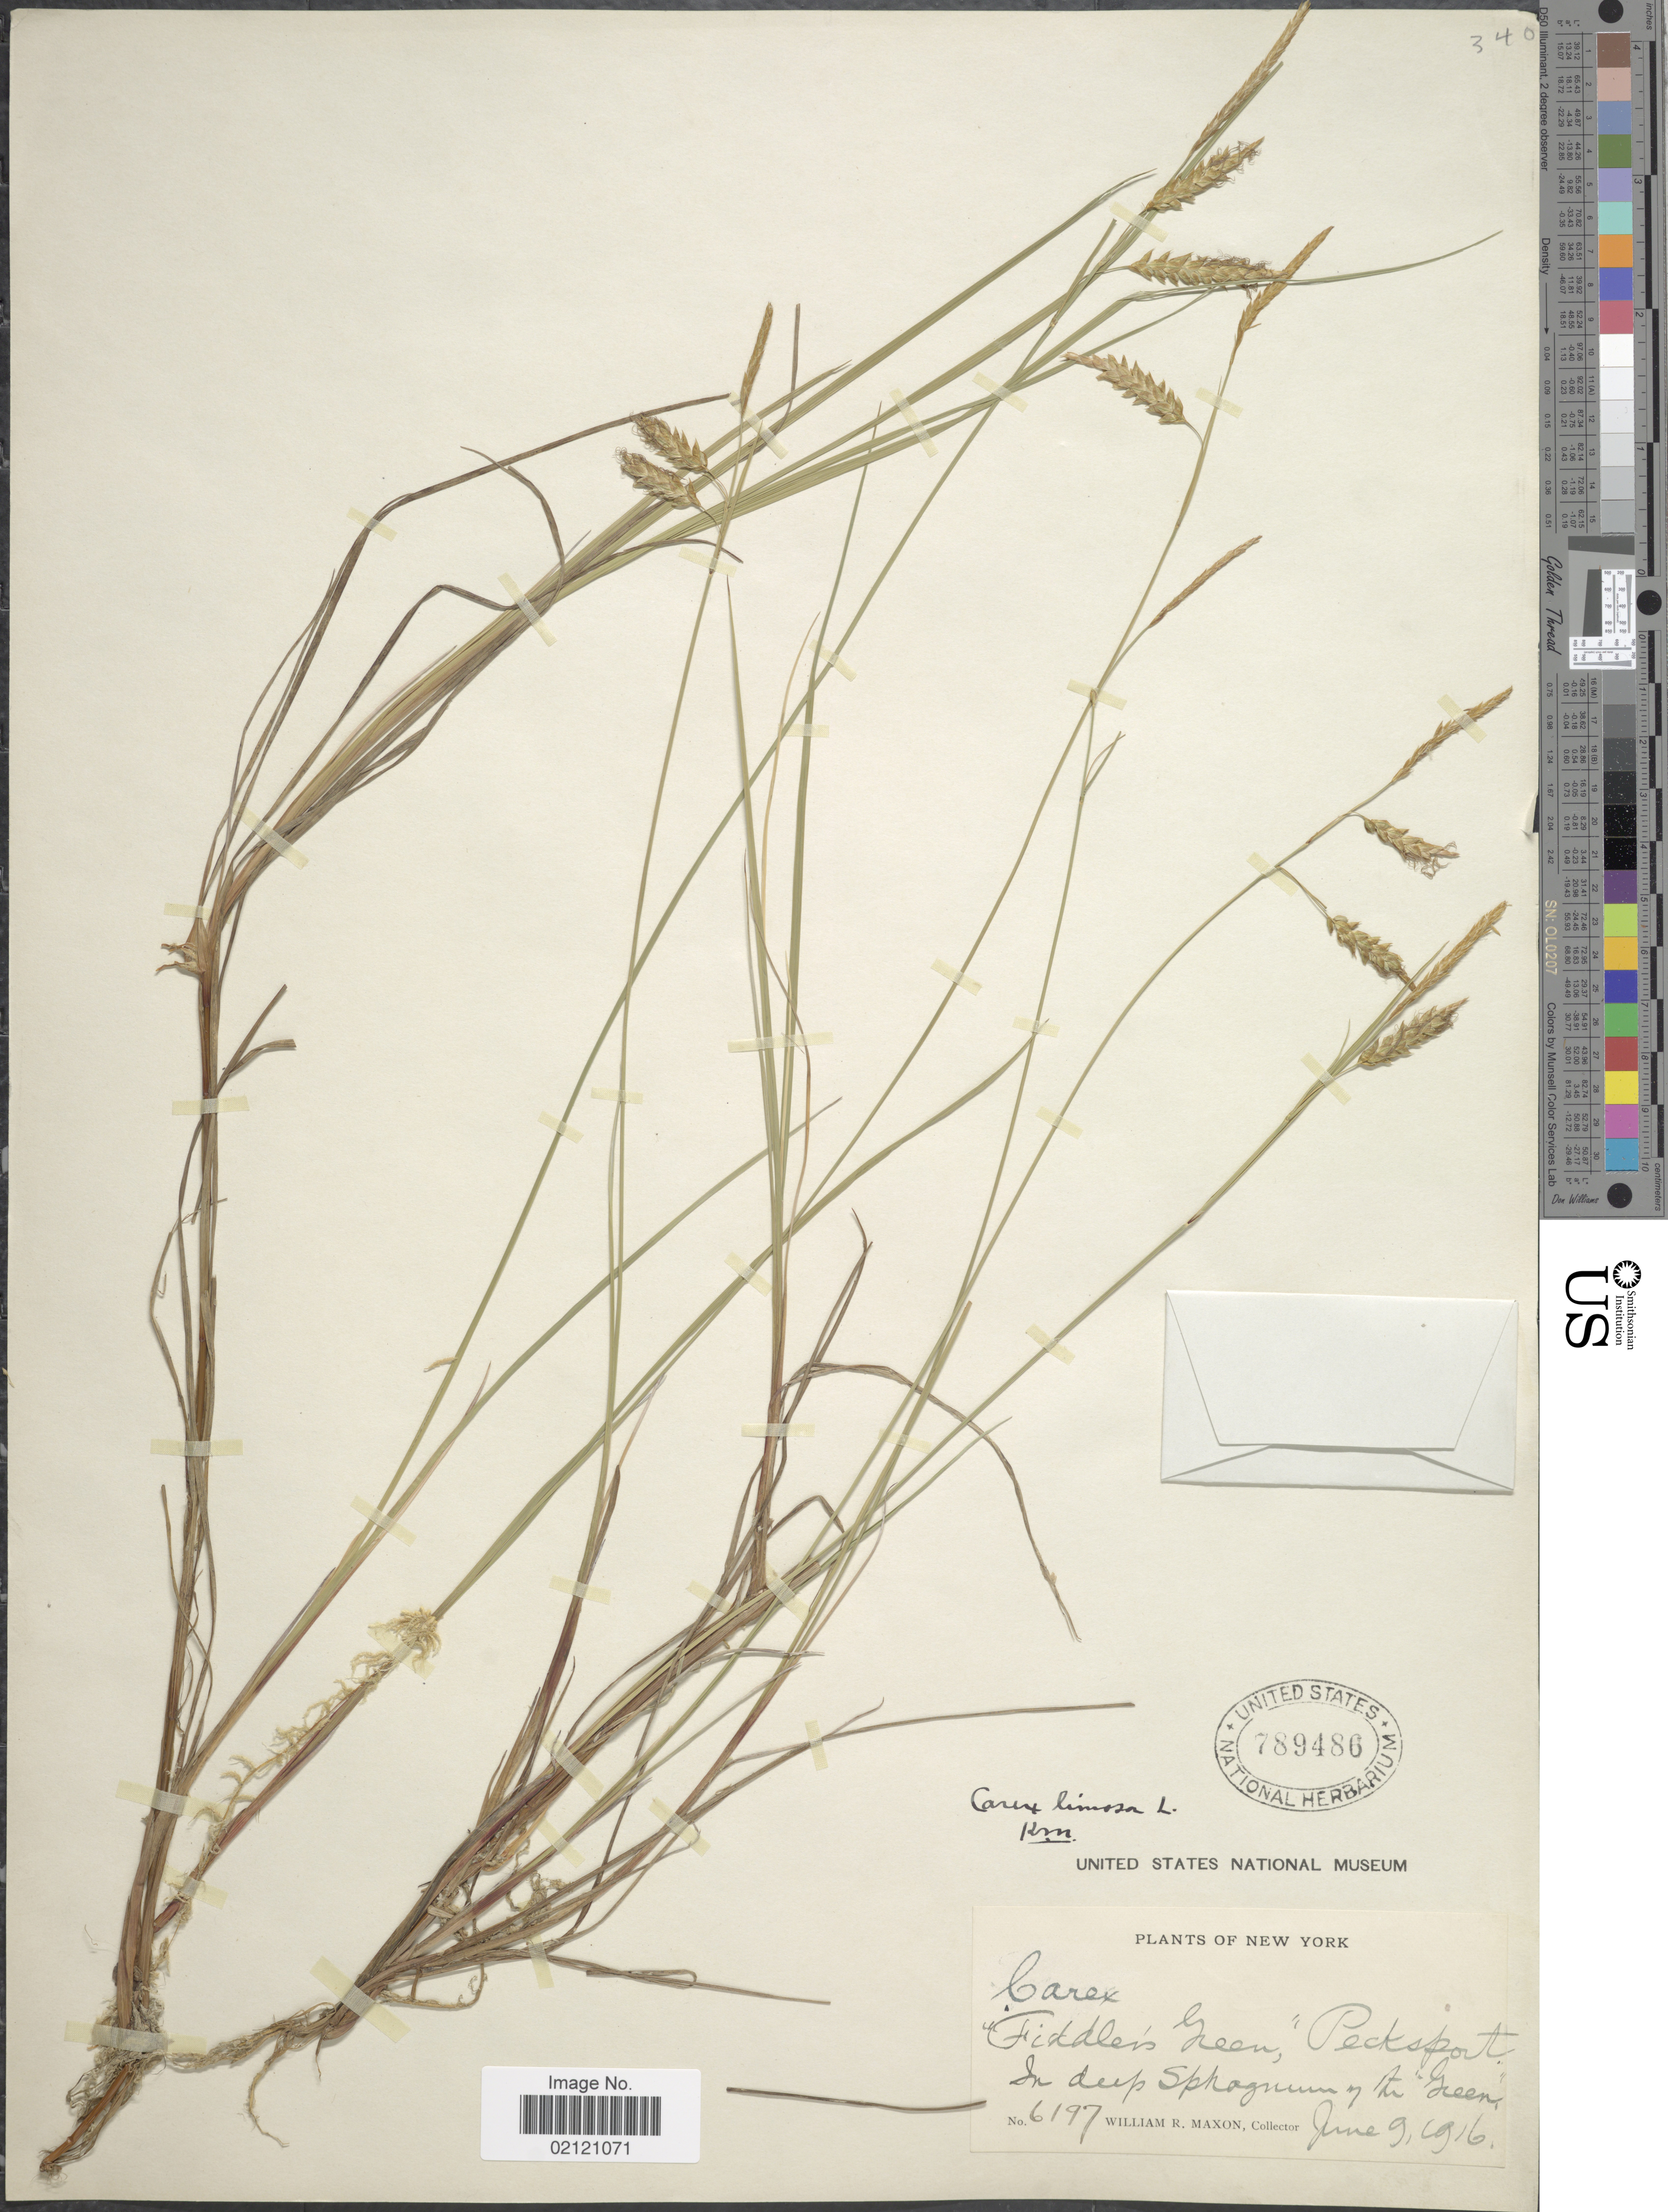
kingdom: Plantae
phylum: Tracheophyta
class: Liliopsida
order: Poales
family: Cyperaceae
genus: Carex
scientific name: Carex limosa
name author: L.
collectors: W. R. Maxon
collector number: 6197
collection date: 1916-06-09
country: United States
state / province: New York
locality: Fiddlers Green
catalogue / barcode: US 789486